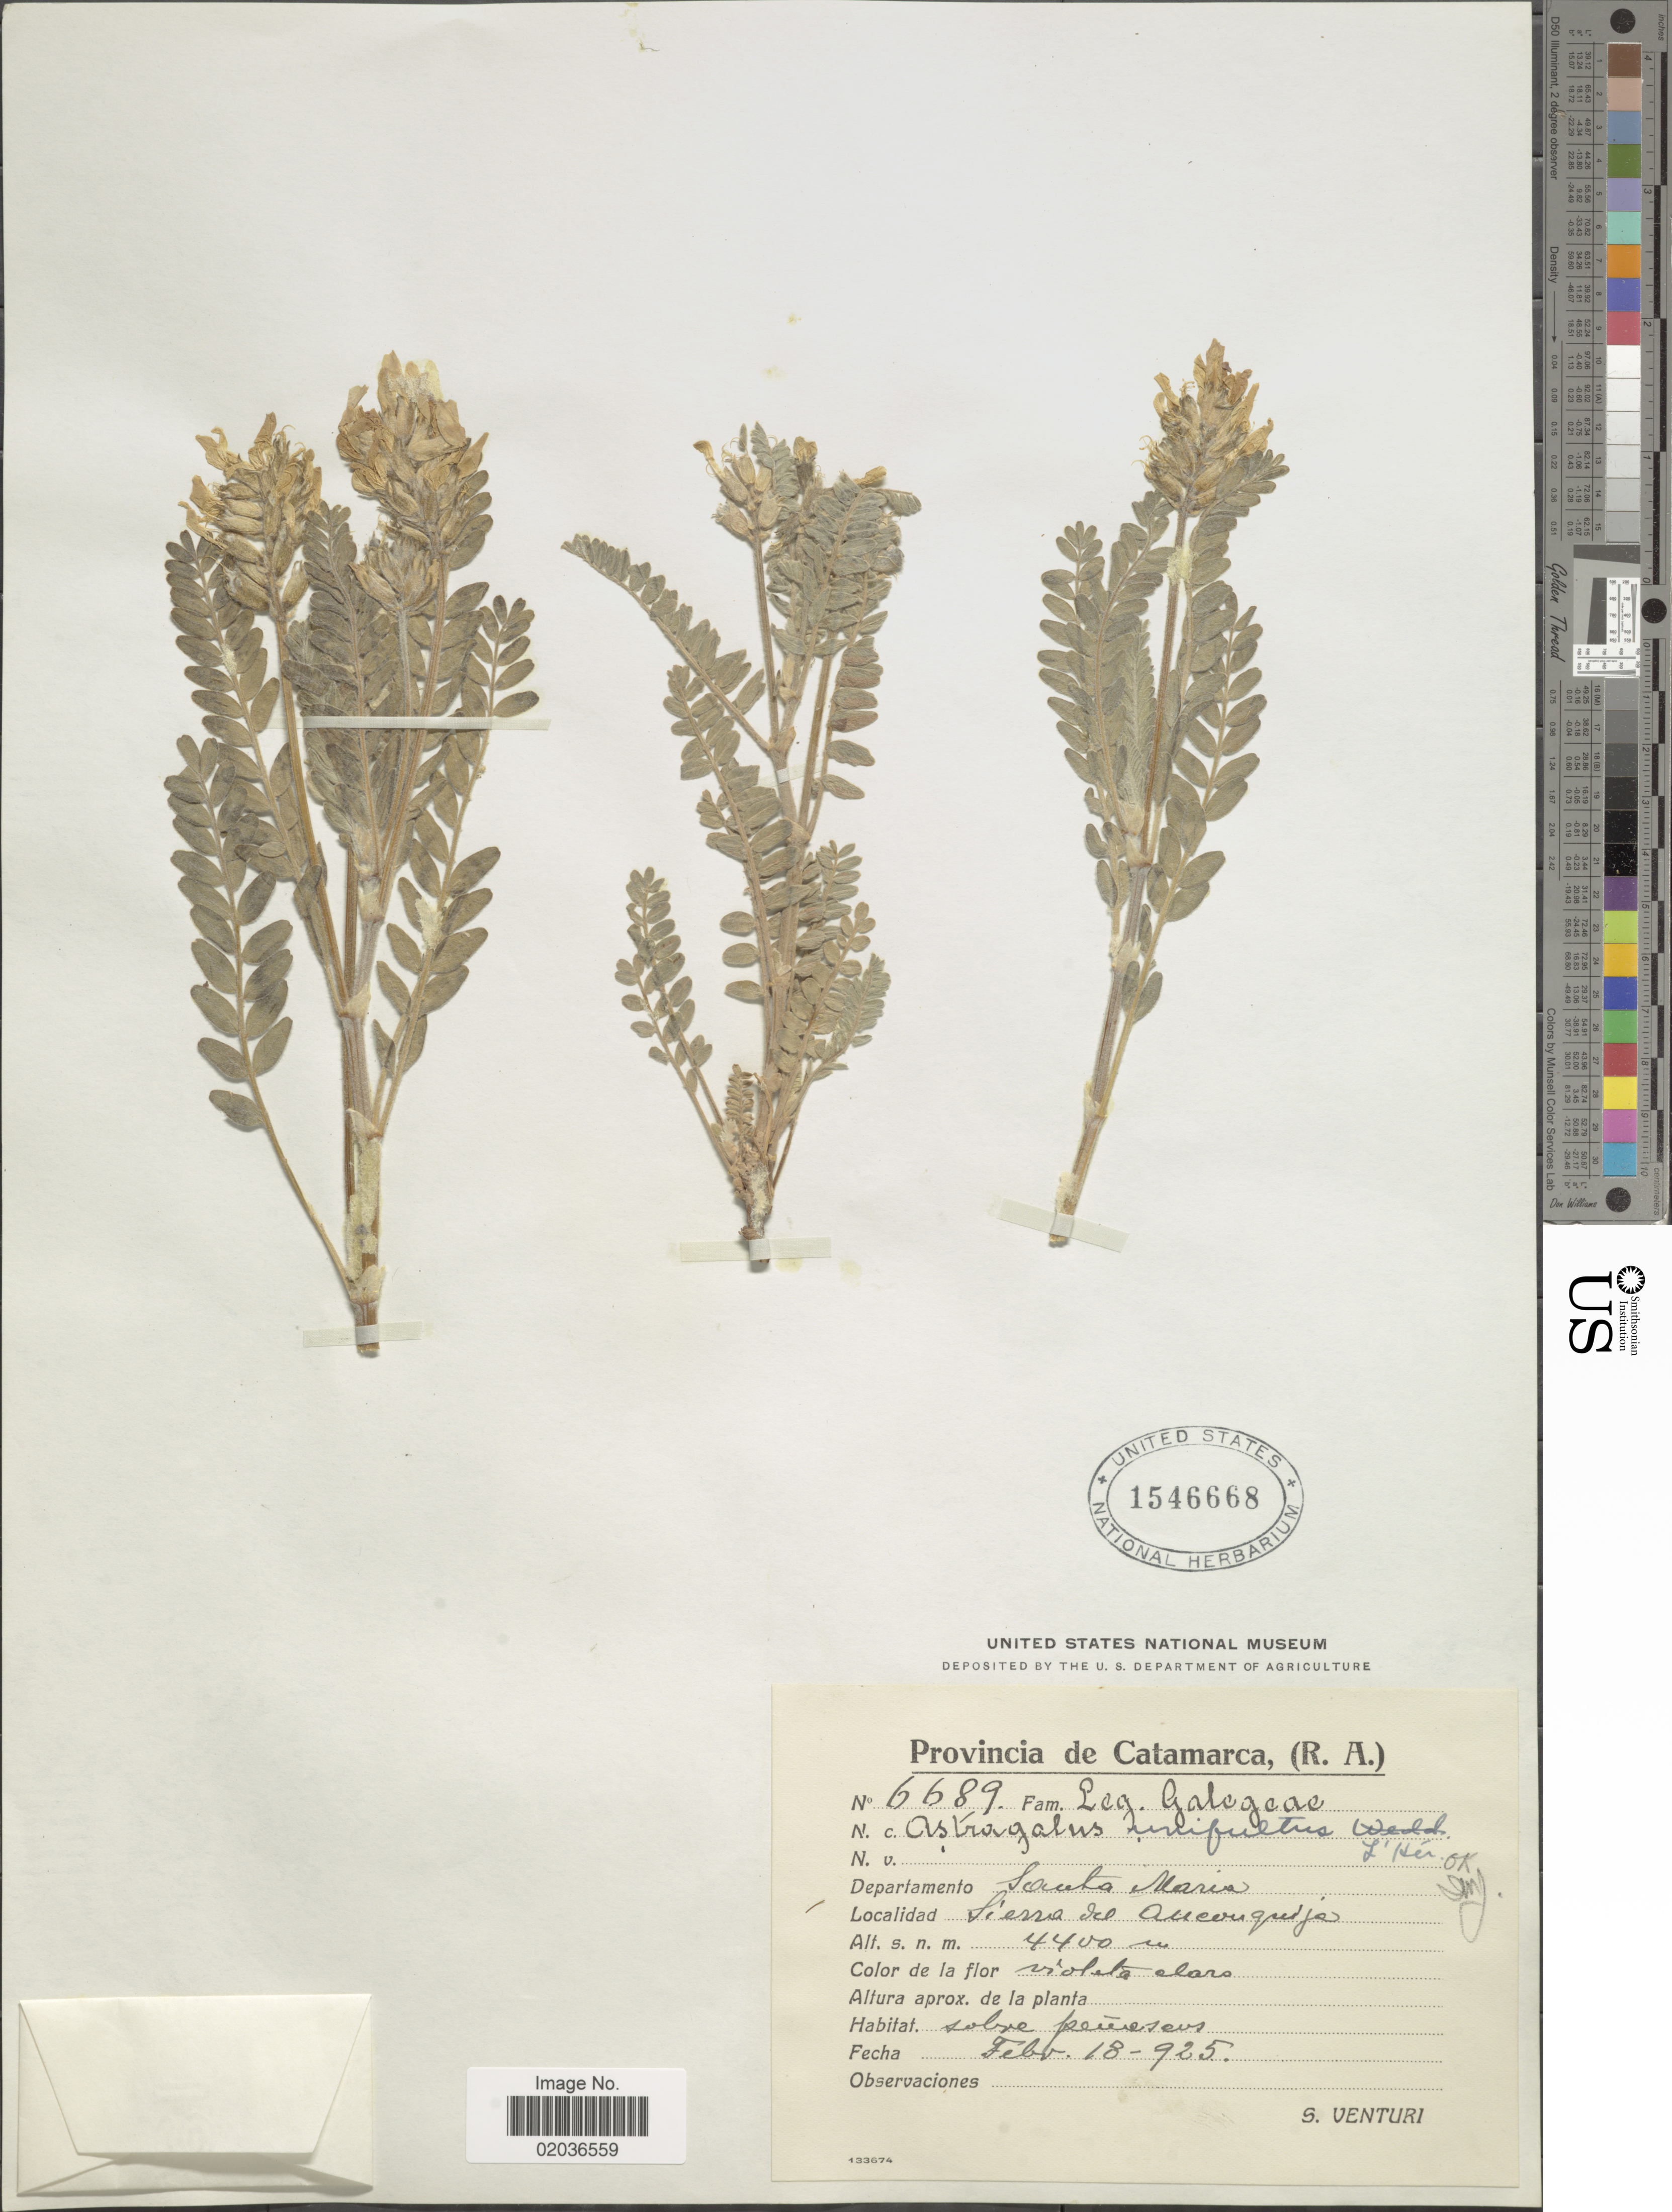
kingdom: Plantae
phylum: Tracheophyta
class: Magnoliopsida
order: Fabales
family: Fabaceae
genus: Astragalus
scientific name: Astragalus garbancillo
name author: Cav.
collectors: S. Venturi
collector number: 6689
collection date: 1925-02-18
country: Argentina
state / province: Catamarca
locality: Provincia de Catamarca, (R.A.). Departamento Santa Maria. Sierra del Anconquija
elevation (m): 4400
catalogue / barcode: US 1546668